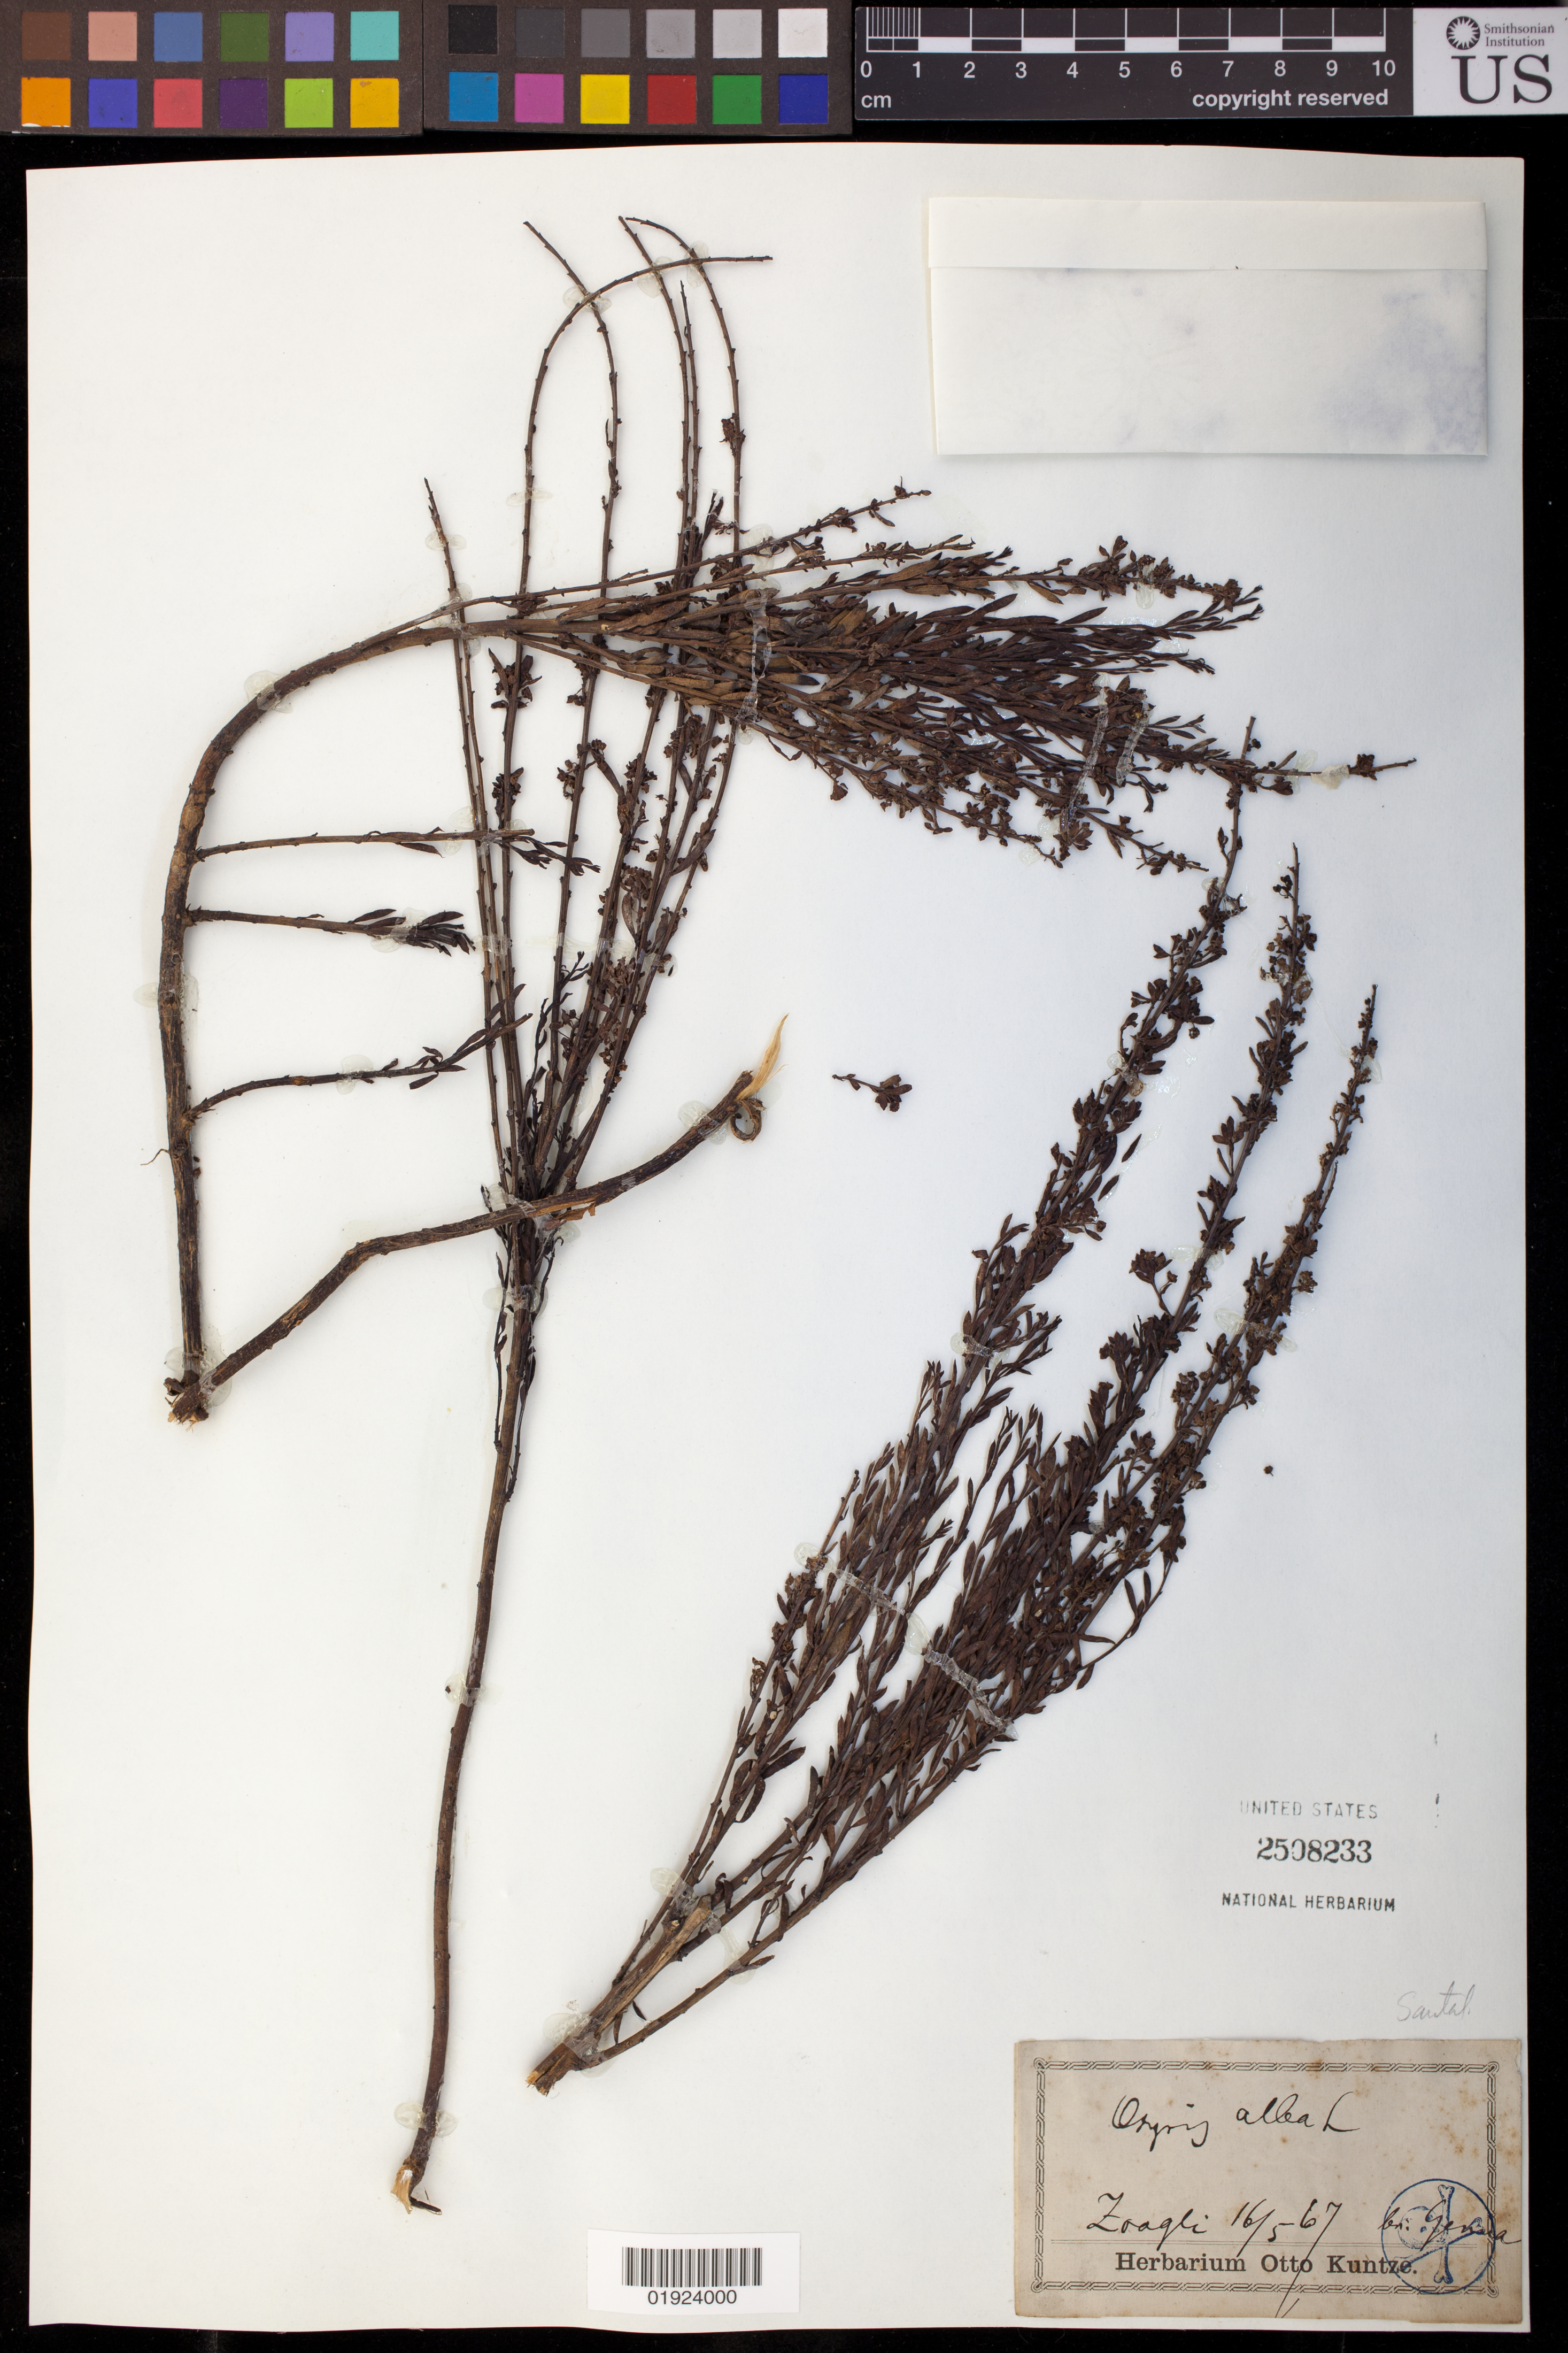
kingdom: Plantae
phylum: Tracheophyta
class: Magnoliopsida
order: Santalales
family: Santalaceae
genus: Osyris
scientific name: Osyris alba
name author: L.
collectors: C.E.O. Kuntze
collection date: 1867-05-16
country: Italy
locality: Zoagli bei Genua [Genova]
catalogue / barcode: US 2508233